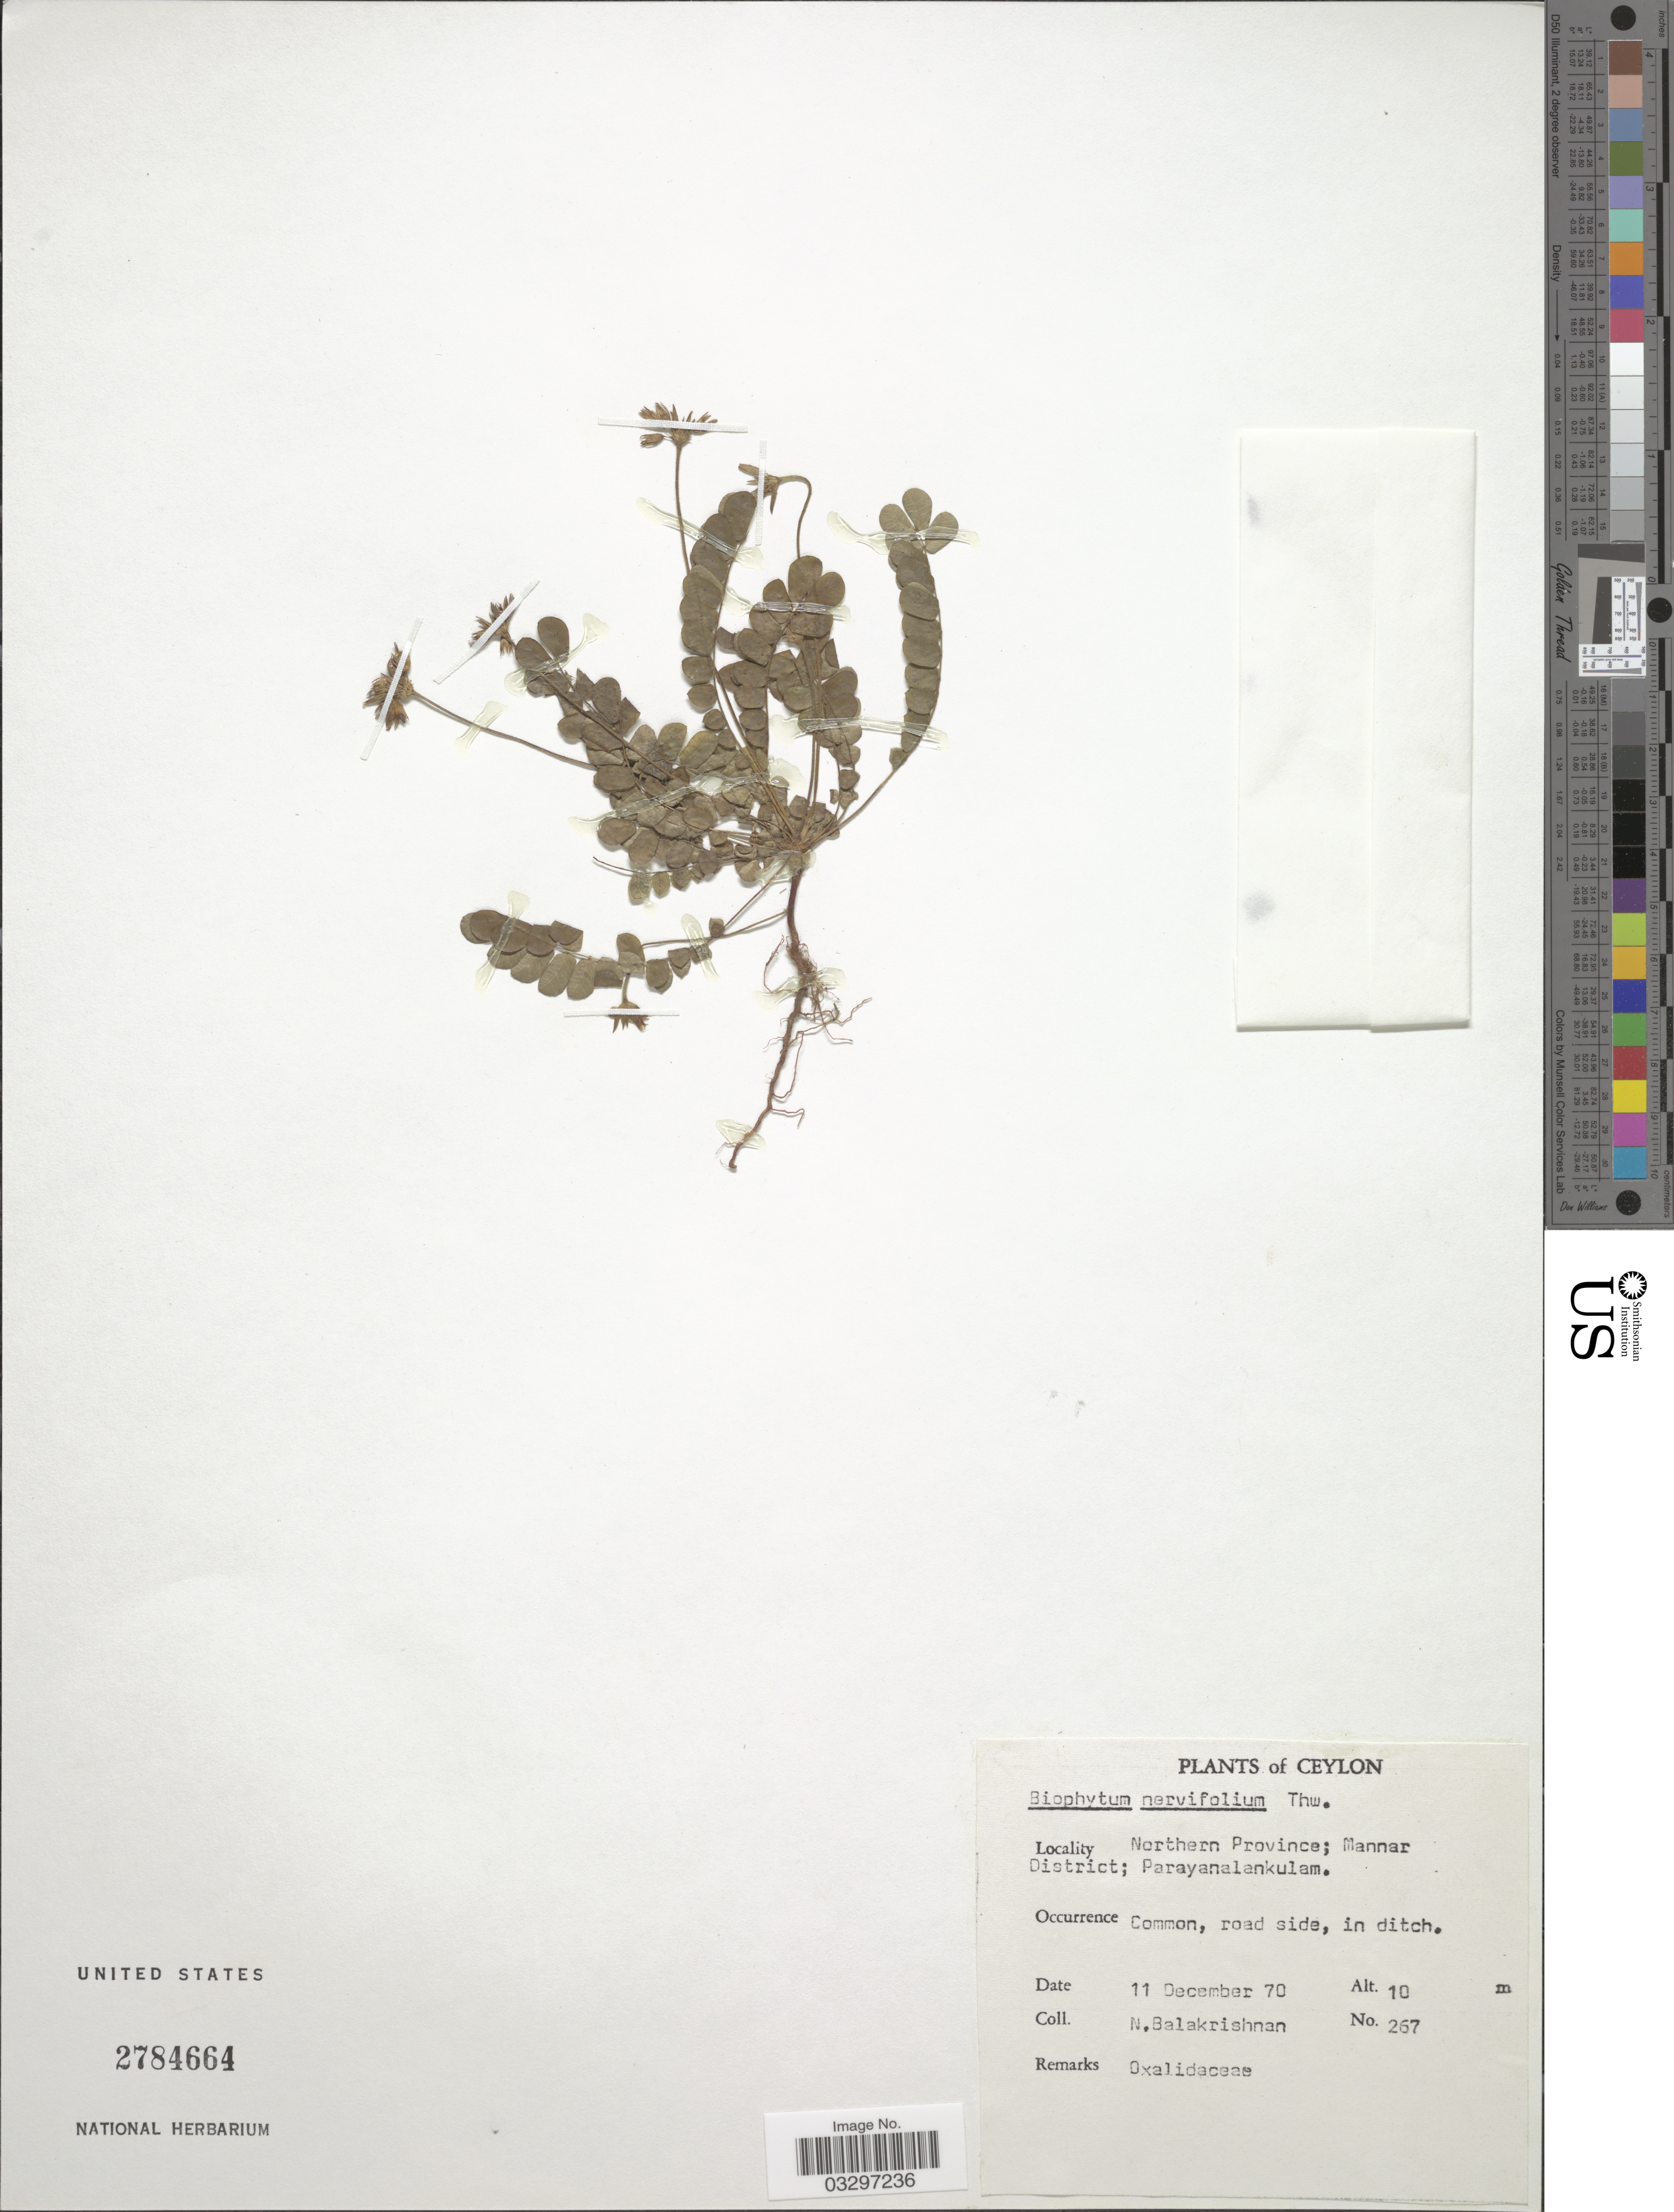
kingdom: Plantae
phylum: Tracheophyta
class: Magnoliopsida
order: Oxalidales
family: Oxalidaceae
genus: Biophytum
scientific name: Biophytum nervifolium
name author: Thwaites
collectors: N. Balakrishnan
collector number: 267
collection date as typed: Transcribed d/m/y: 11/11/70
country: Sri Lanka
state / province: Northern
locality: Ceylon. Mannar District; Parayanalankulam.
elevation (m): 10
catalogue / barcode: US 2784664